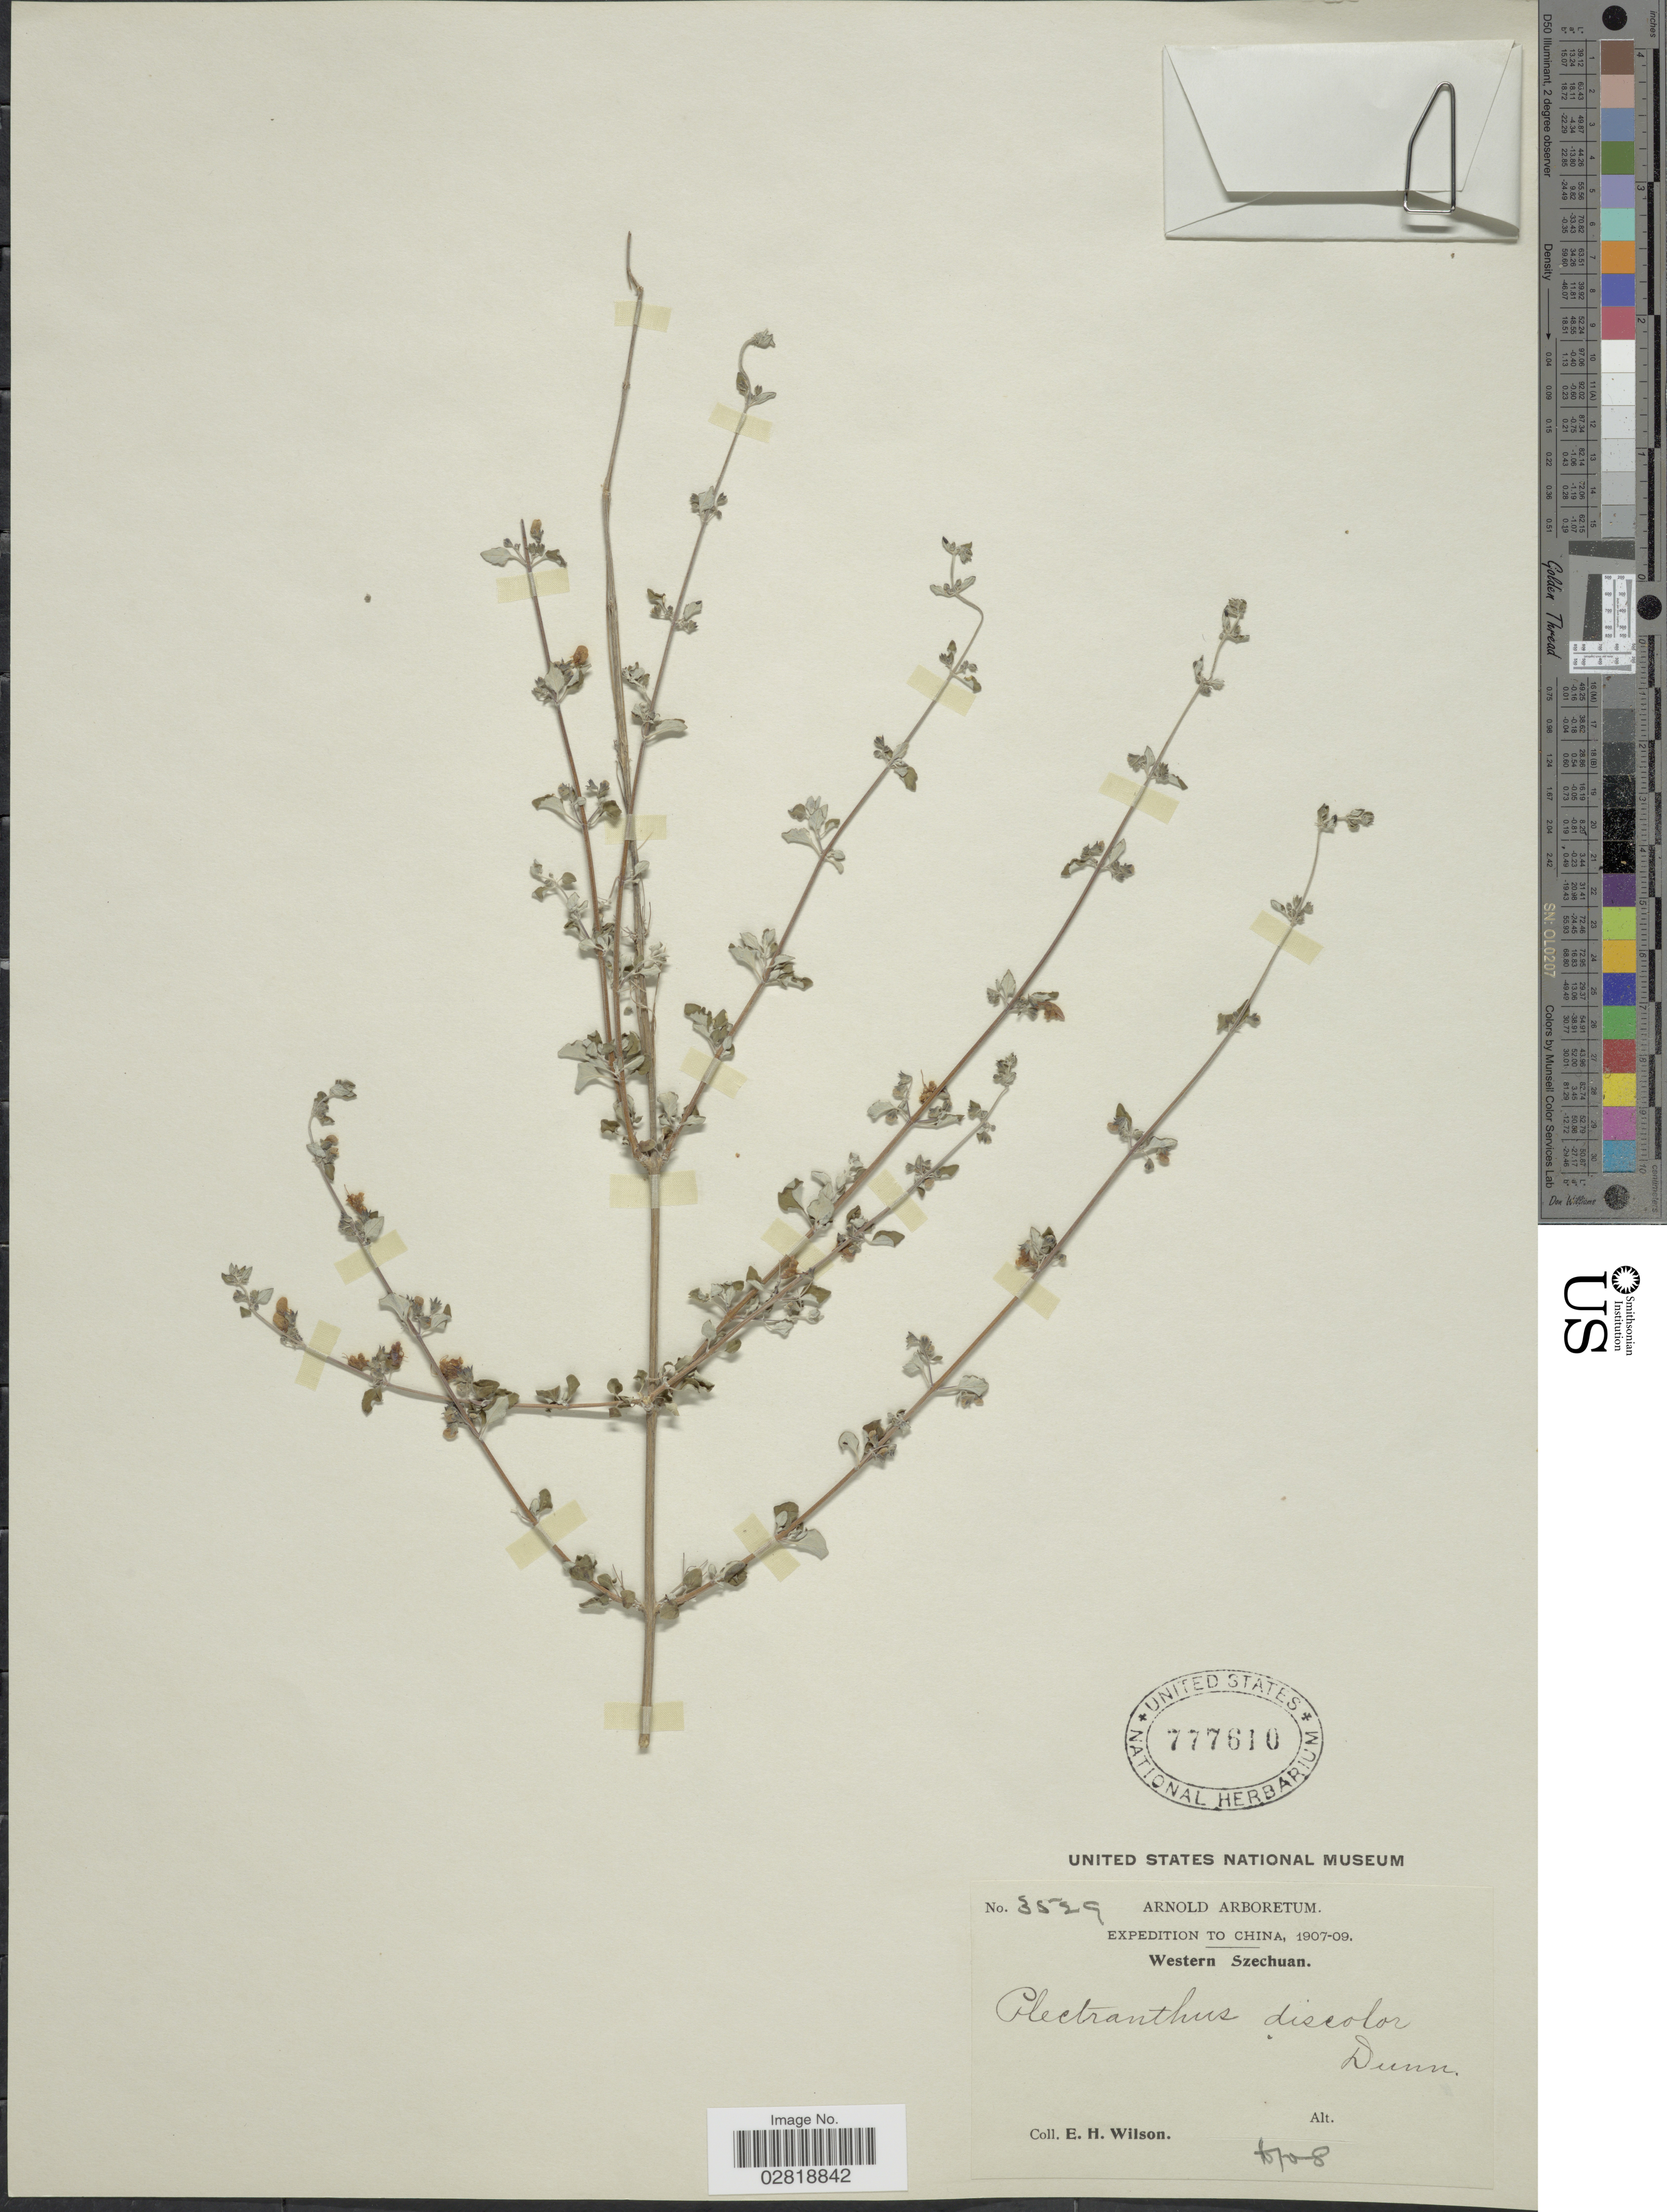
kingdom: Plantae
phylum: Tracheophyta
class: Magnoliopsida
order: Lamiales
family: Lamiaceae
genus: Isodon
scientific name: Isodon parvifolius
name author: (Batalin) H. Hara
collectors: E. Wilson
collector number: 3529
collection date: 1908-06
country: China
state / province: Sichuan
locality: Western Szechuan.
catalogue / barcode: US 777610